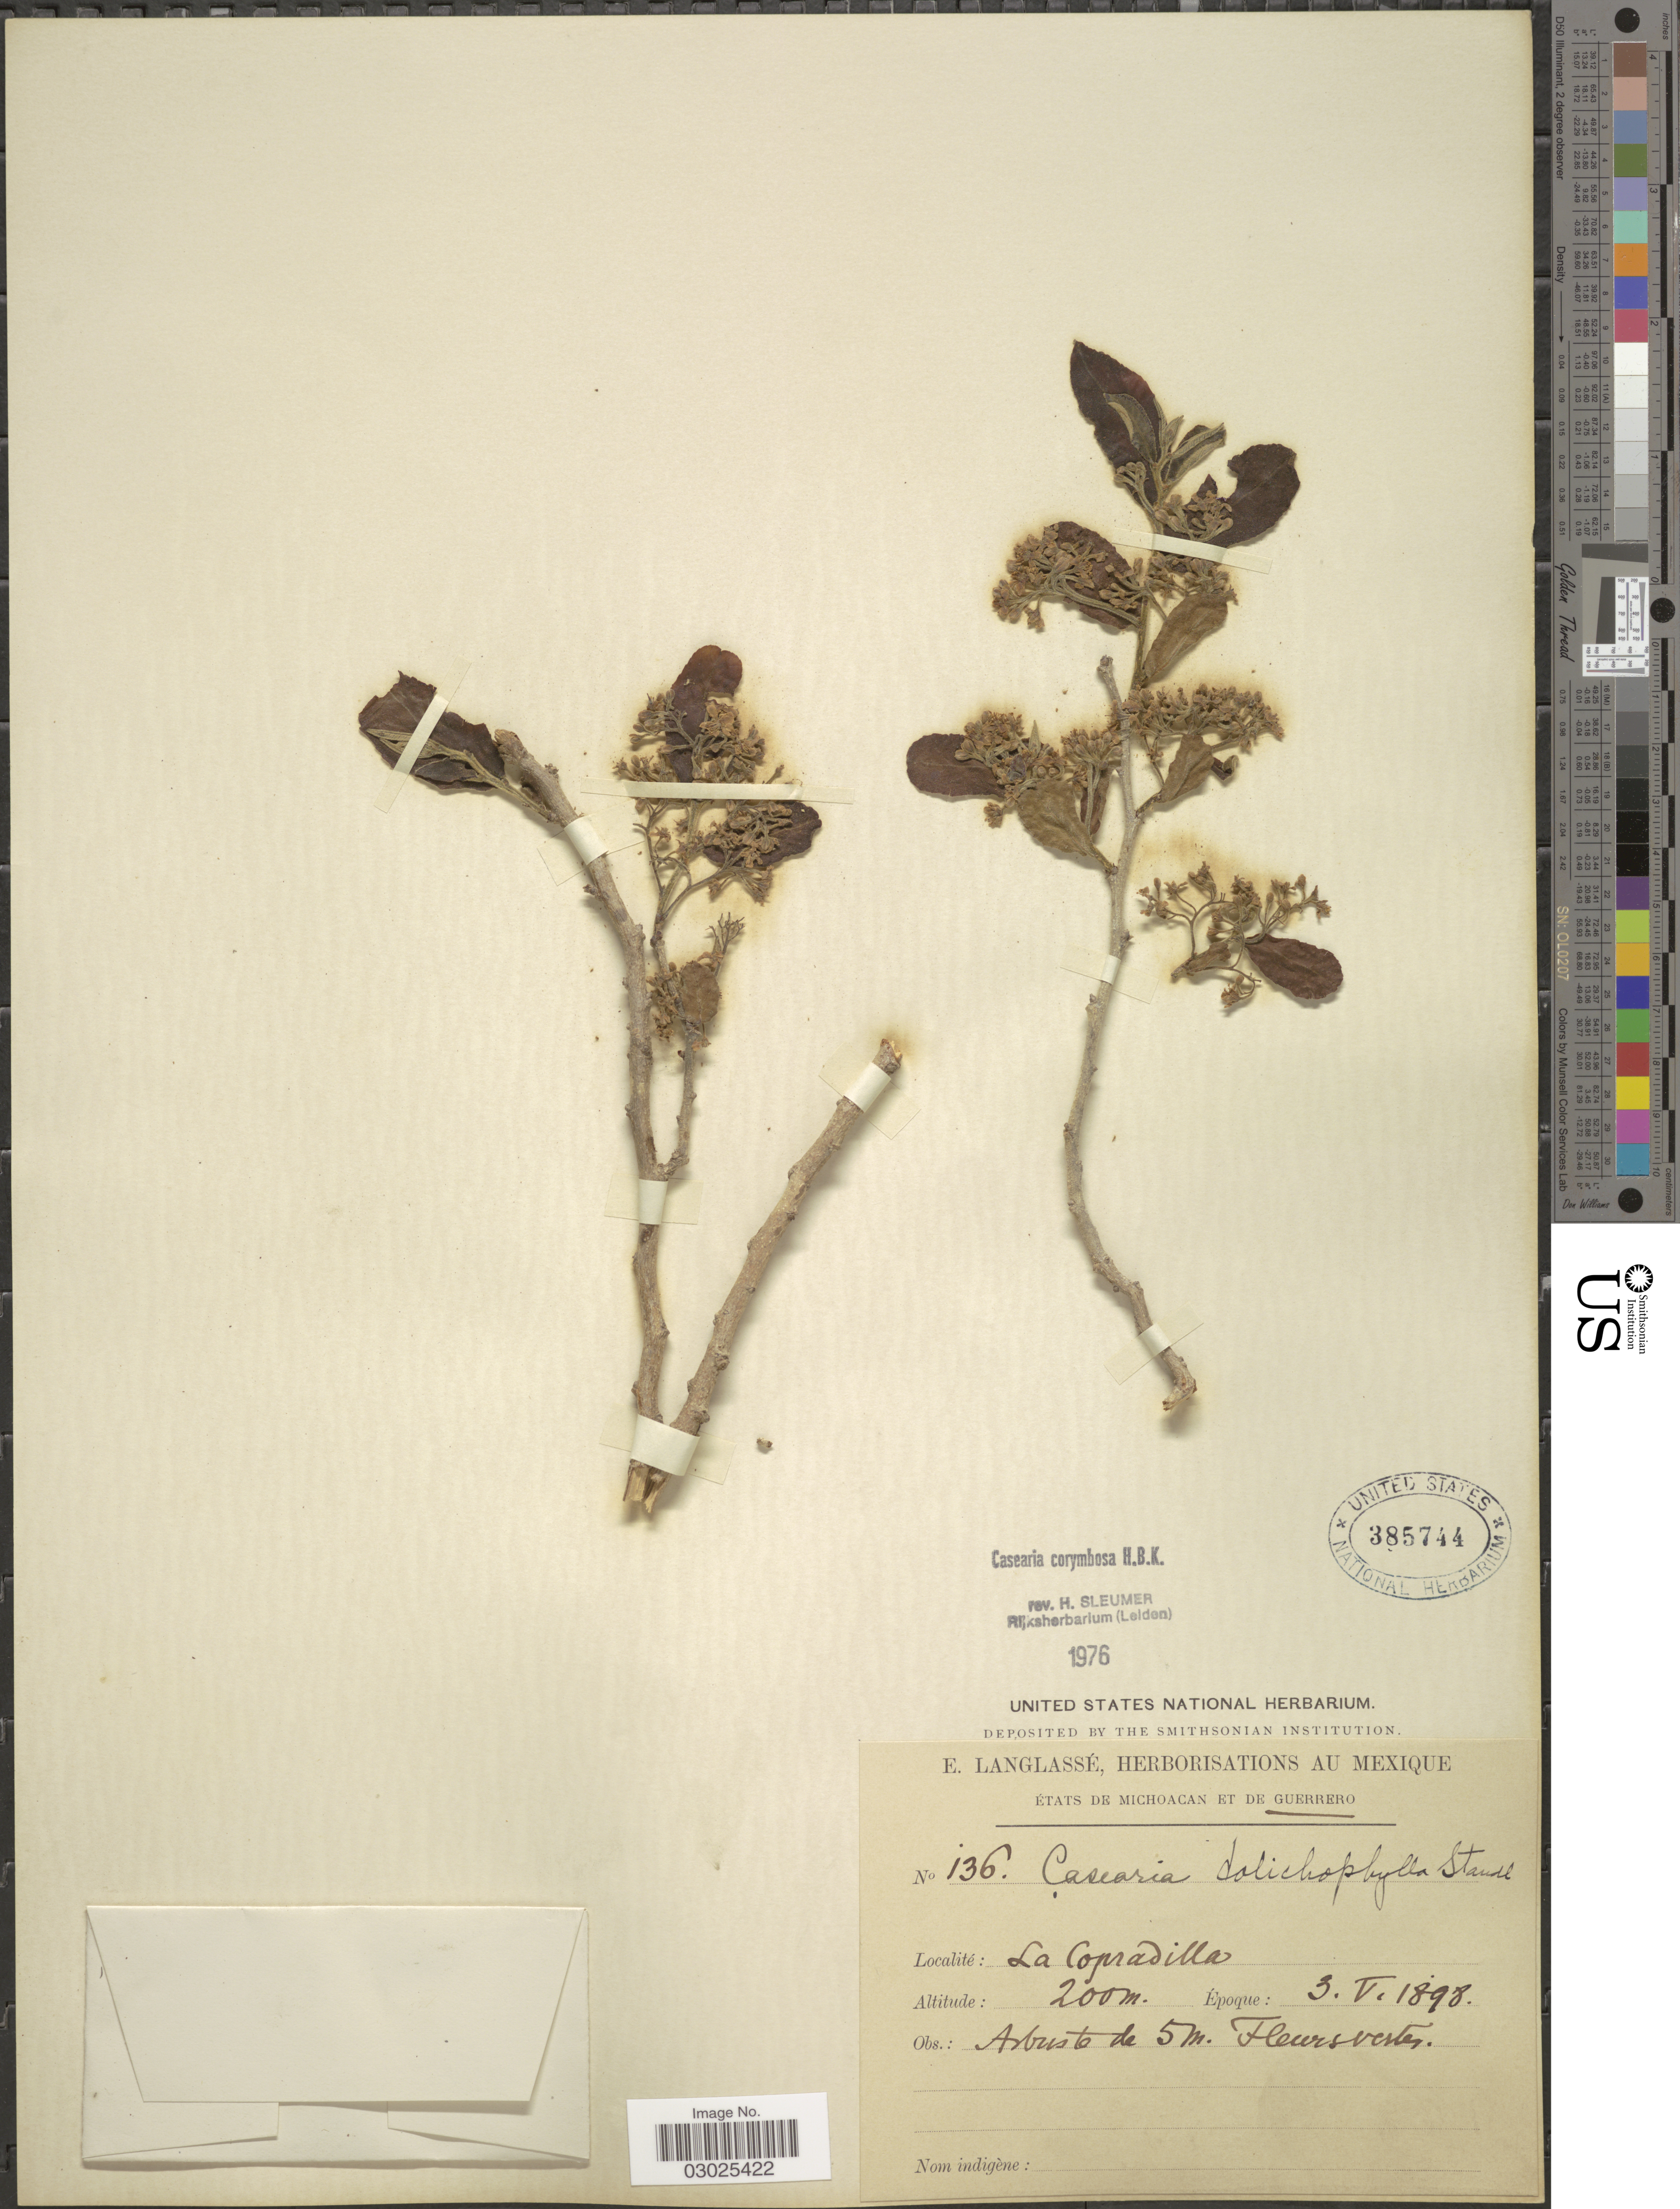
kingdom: Plantae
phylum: Tracheophyta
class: Magnoliopsida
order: Malpighiales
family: Salicaceae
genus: Casearia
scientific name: Casearia corymbosa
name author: Kunth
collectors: E. Langlassé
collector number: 136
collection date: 1898-05-03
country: Mexico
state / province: Guerrero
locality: La Copradilla.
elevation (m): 200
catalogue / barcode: US 385744